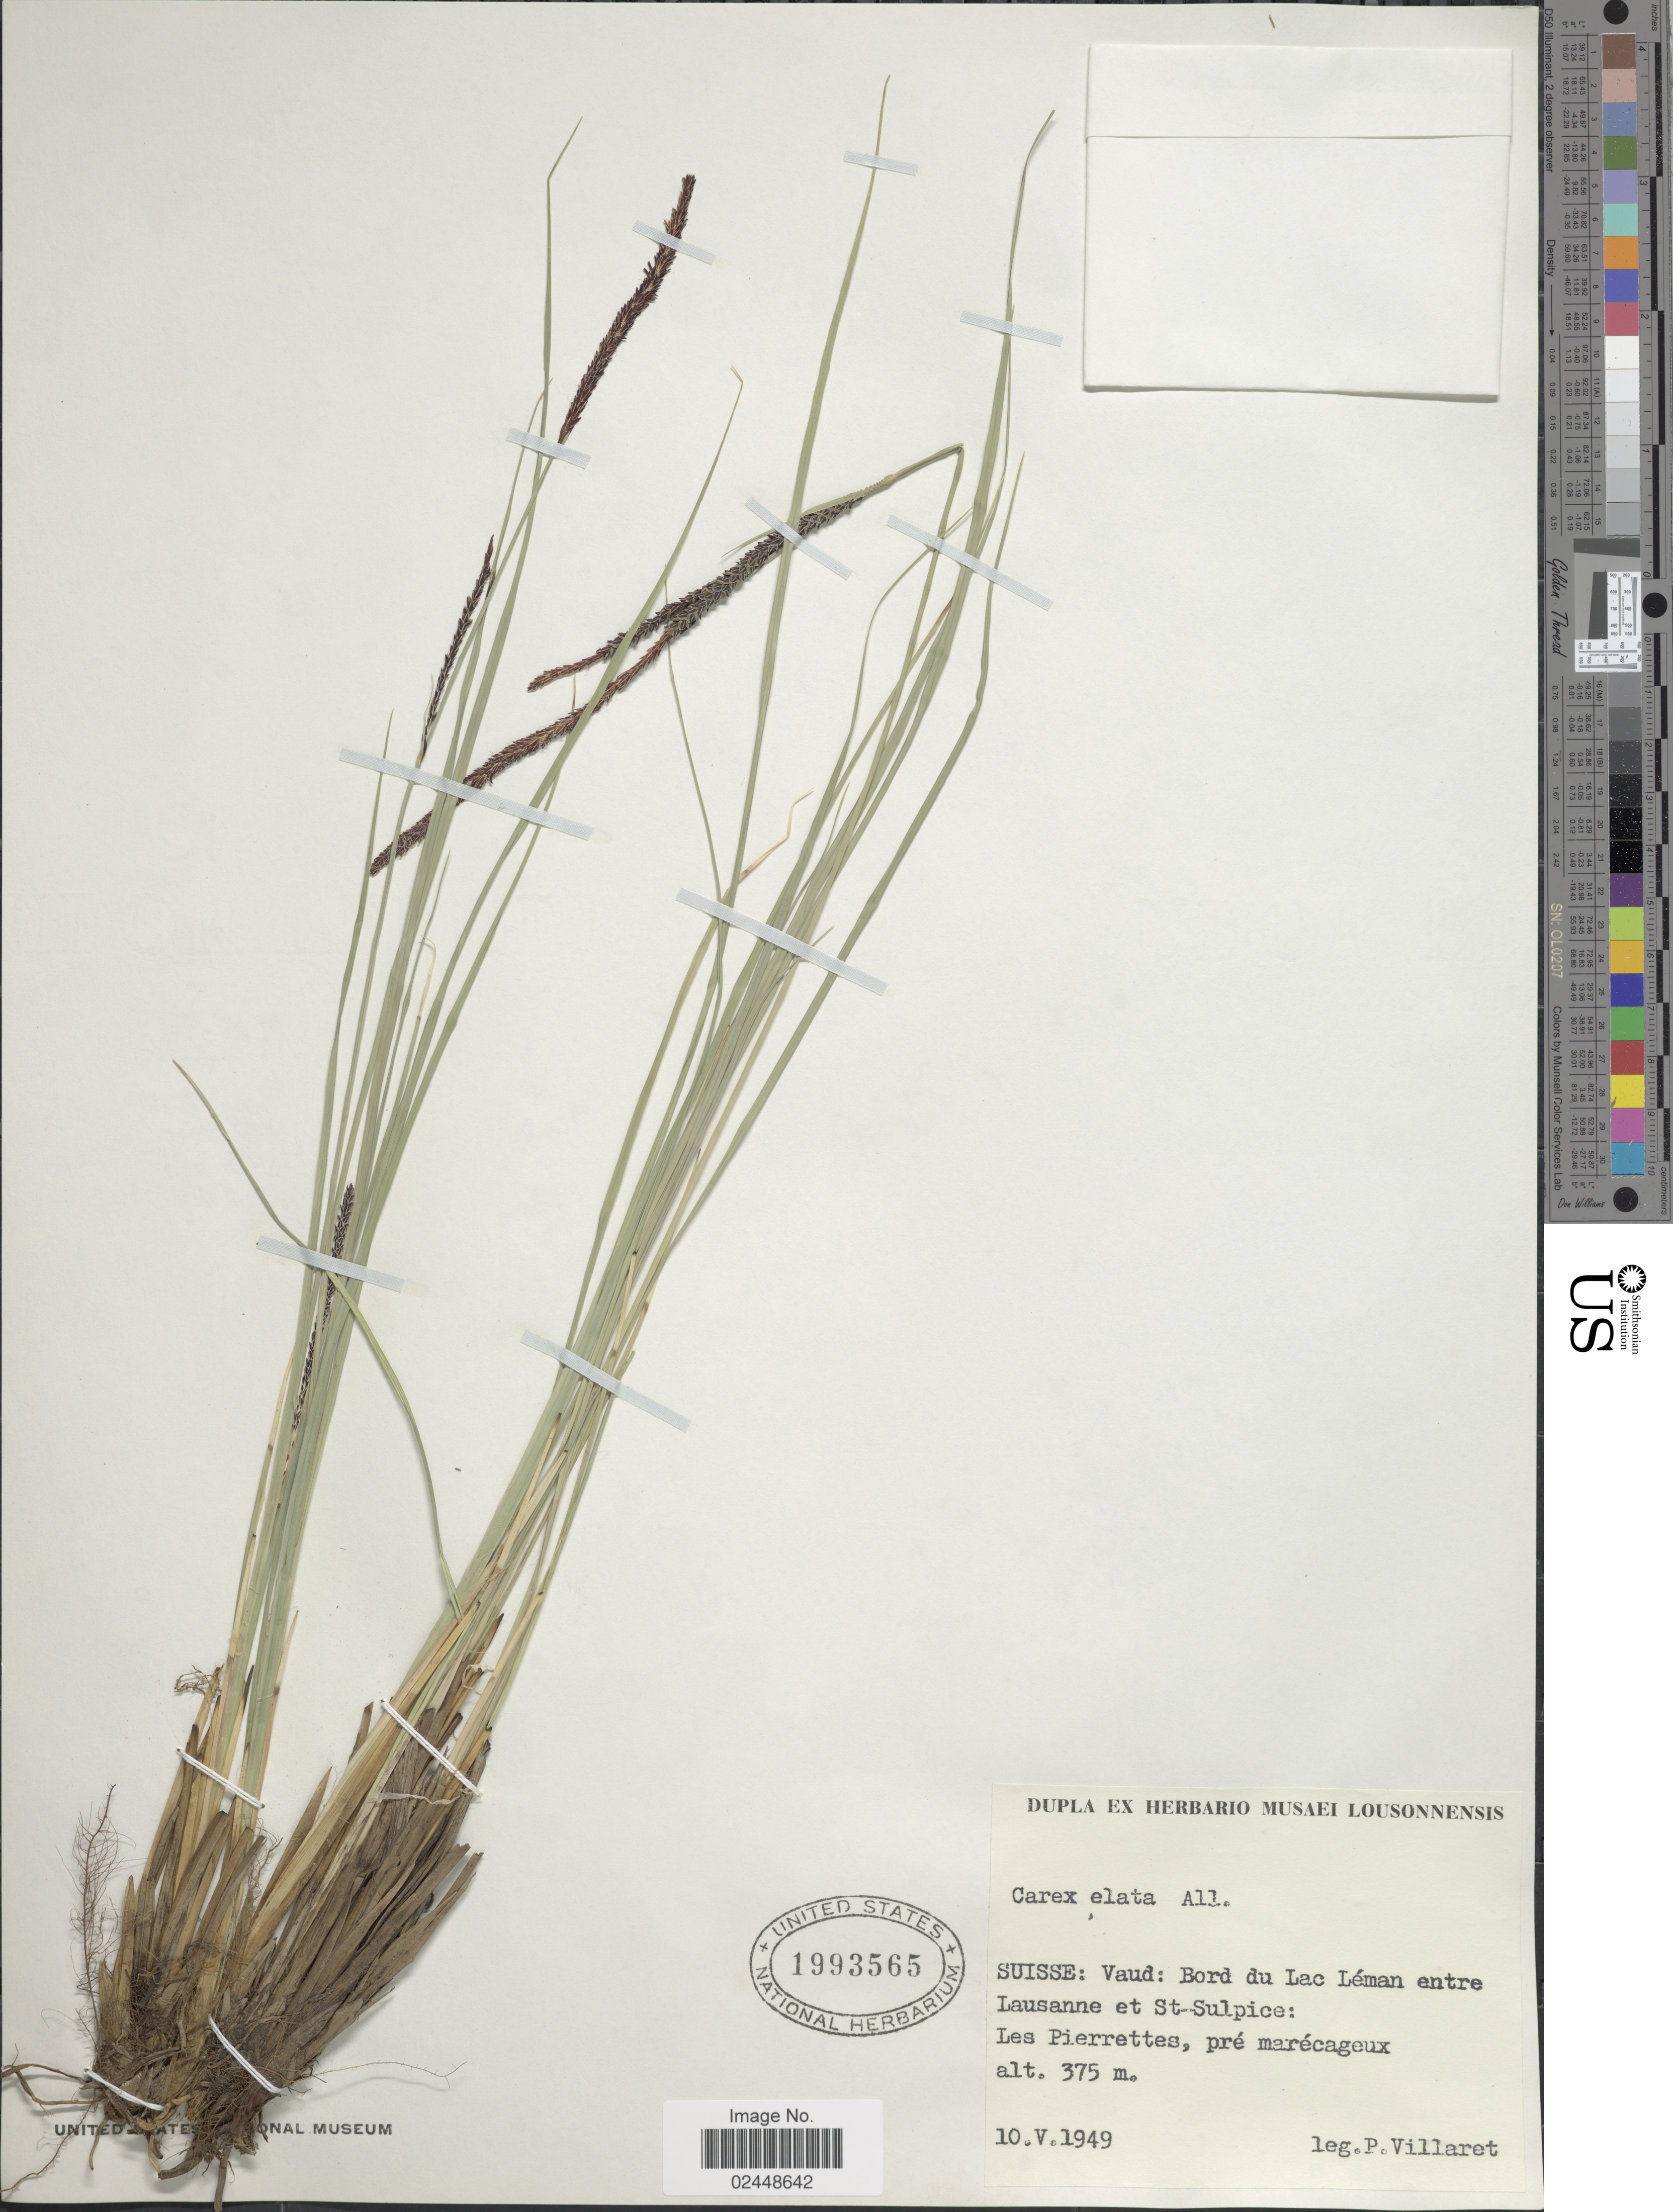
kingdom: Plantae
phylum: Tracheophyta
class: Liliopsida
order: Poales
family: Cyperaceae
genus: Carex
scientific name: Carex elata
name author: All.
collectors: P. Villaret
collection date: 1949-05-10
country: Switzerland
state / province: Vaud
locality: Suisse: Bord du lac Leman entre Lausanne et St-Sulpice, les pierrettes, pre marecageux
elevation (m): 375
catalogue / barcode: US 1993565